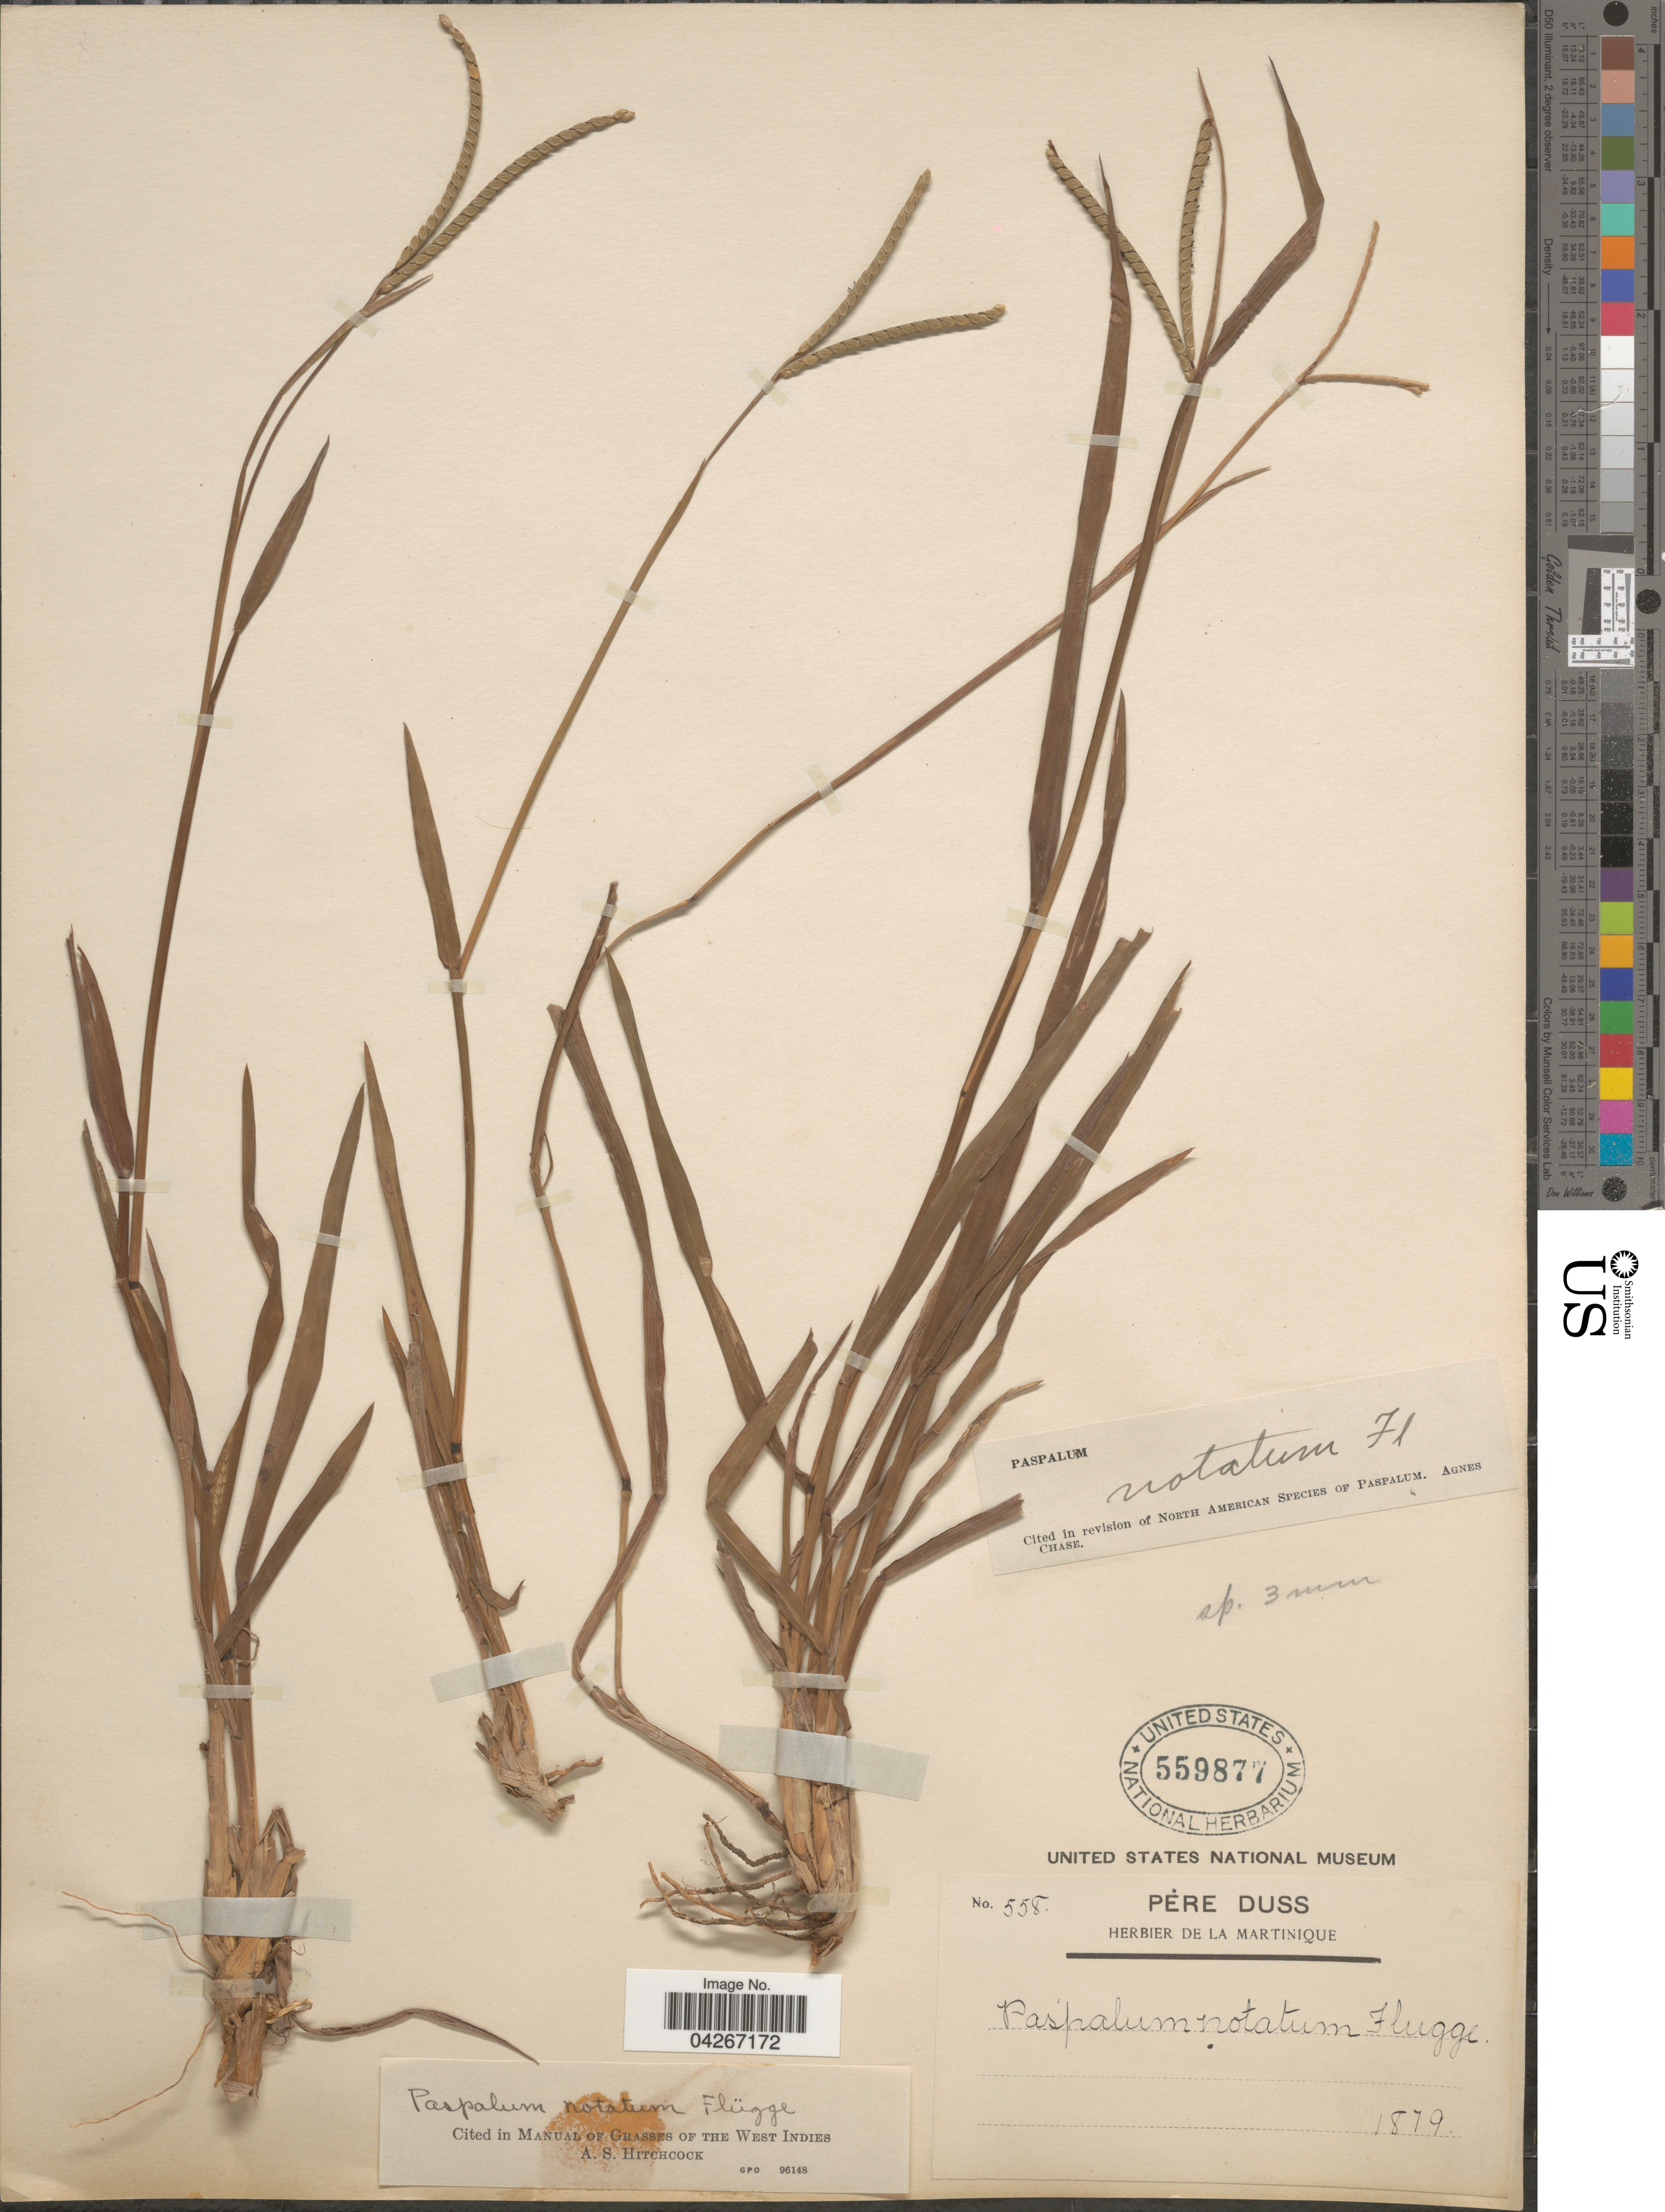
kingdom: Plantae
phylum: Tracheophyta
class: Liliopsida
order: Poales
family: Poaceae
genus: Paspalum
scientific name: Paspalum notatum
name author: Flüggé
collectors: Père Duss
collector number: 558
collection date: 1879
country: Martinique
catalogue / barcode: US 559877